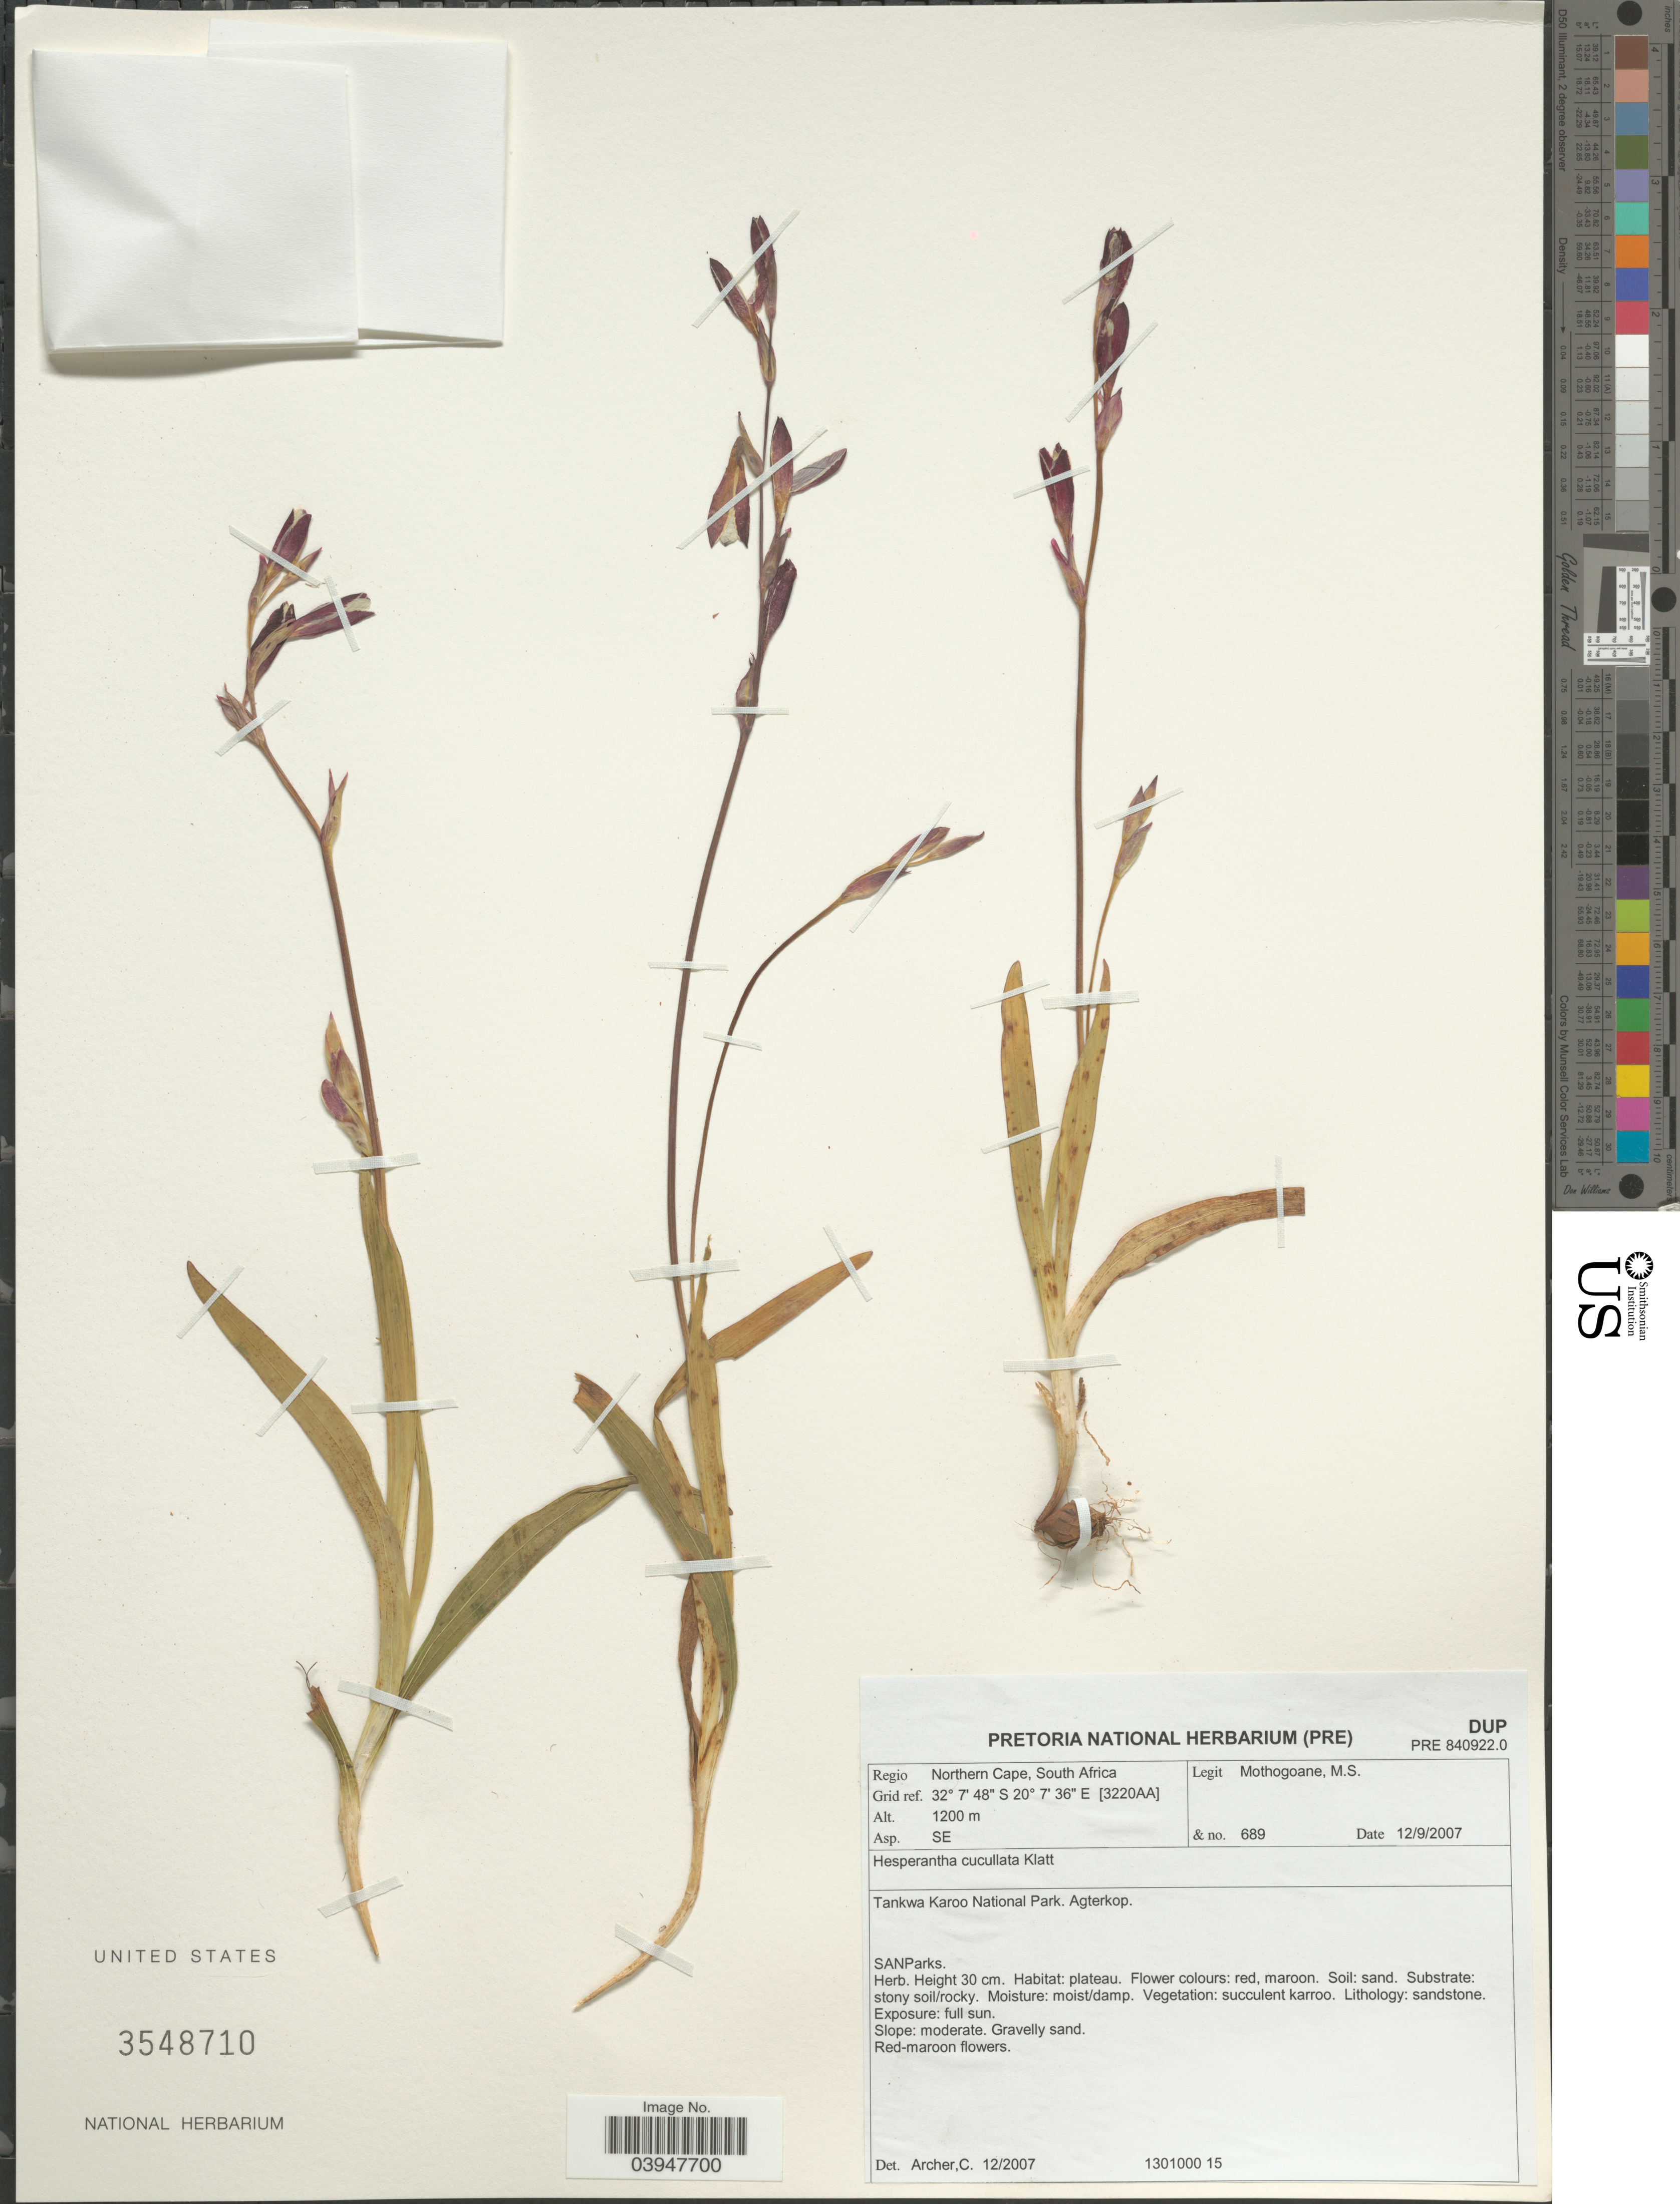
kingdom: Plantae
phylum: Tracheophyta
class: Liliopsida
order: Asparagales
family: Iridaceae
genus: Hesperantha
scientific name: Hesperantha cucullata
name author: Klatt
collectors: M. Mothogoane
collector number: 689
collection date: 2007-09-12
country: South Africa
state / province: Northern Cape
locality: Regio Northern Cape. Grid ref. [3220AA]. Asp. SE. Tankwa Karoo National Park. Agterkop. SANParks.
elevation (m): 1200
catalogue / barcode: US 3548710